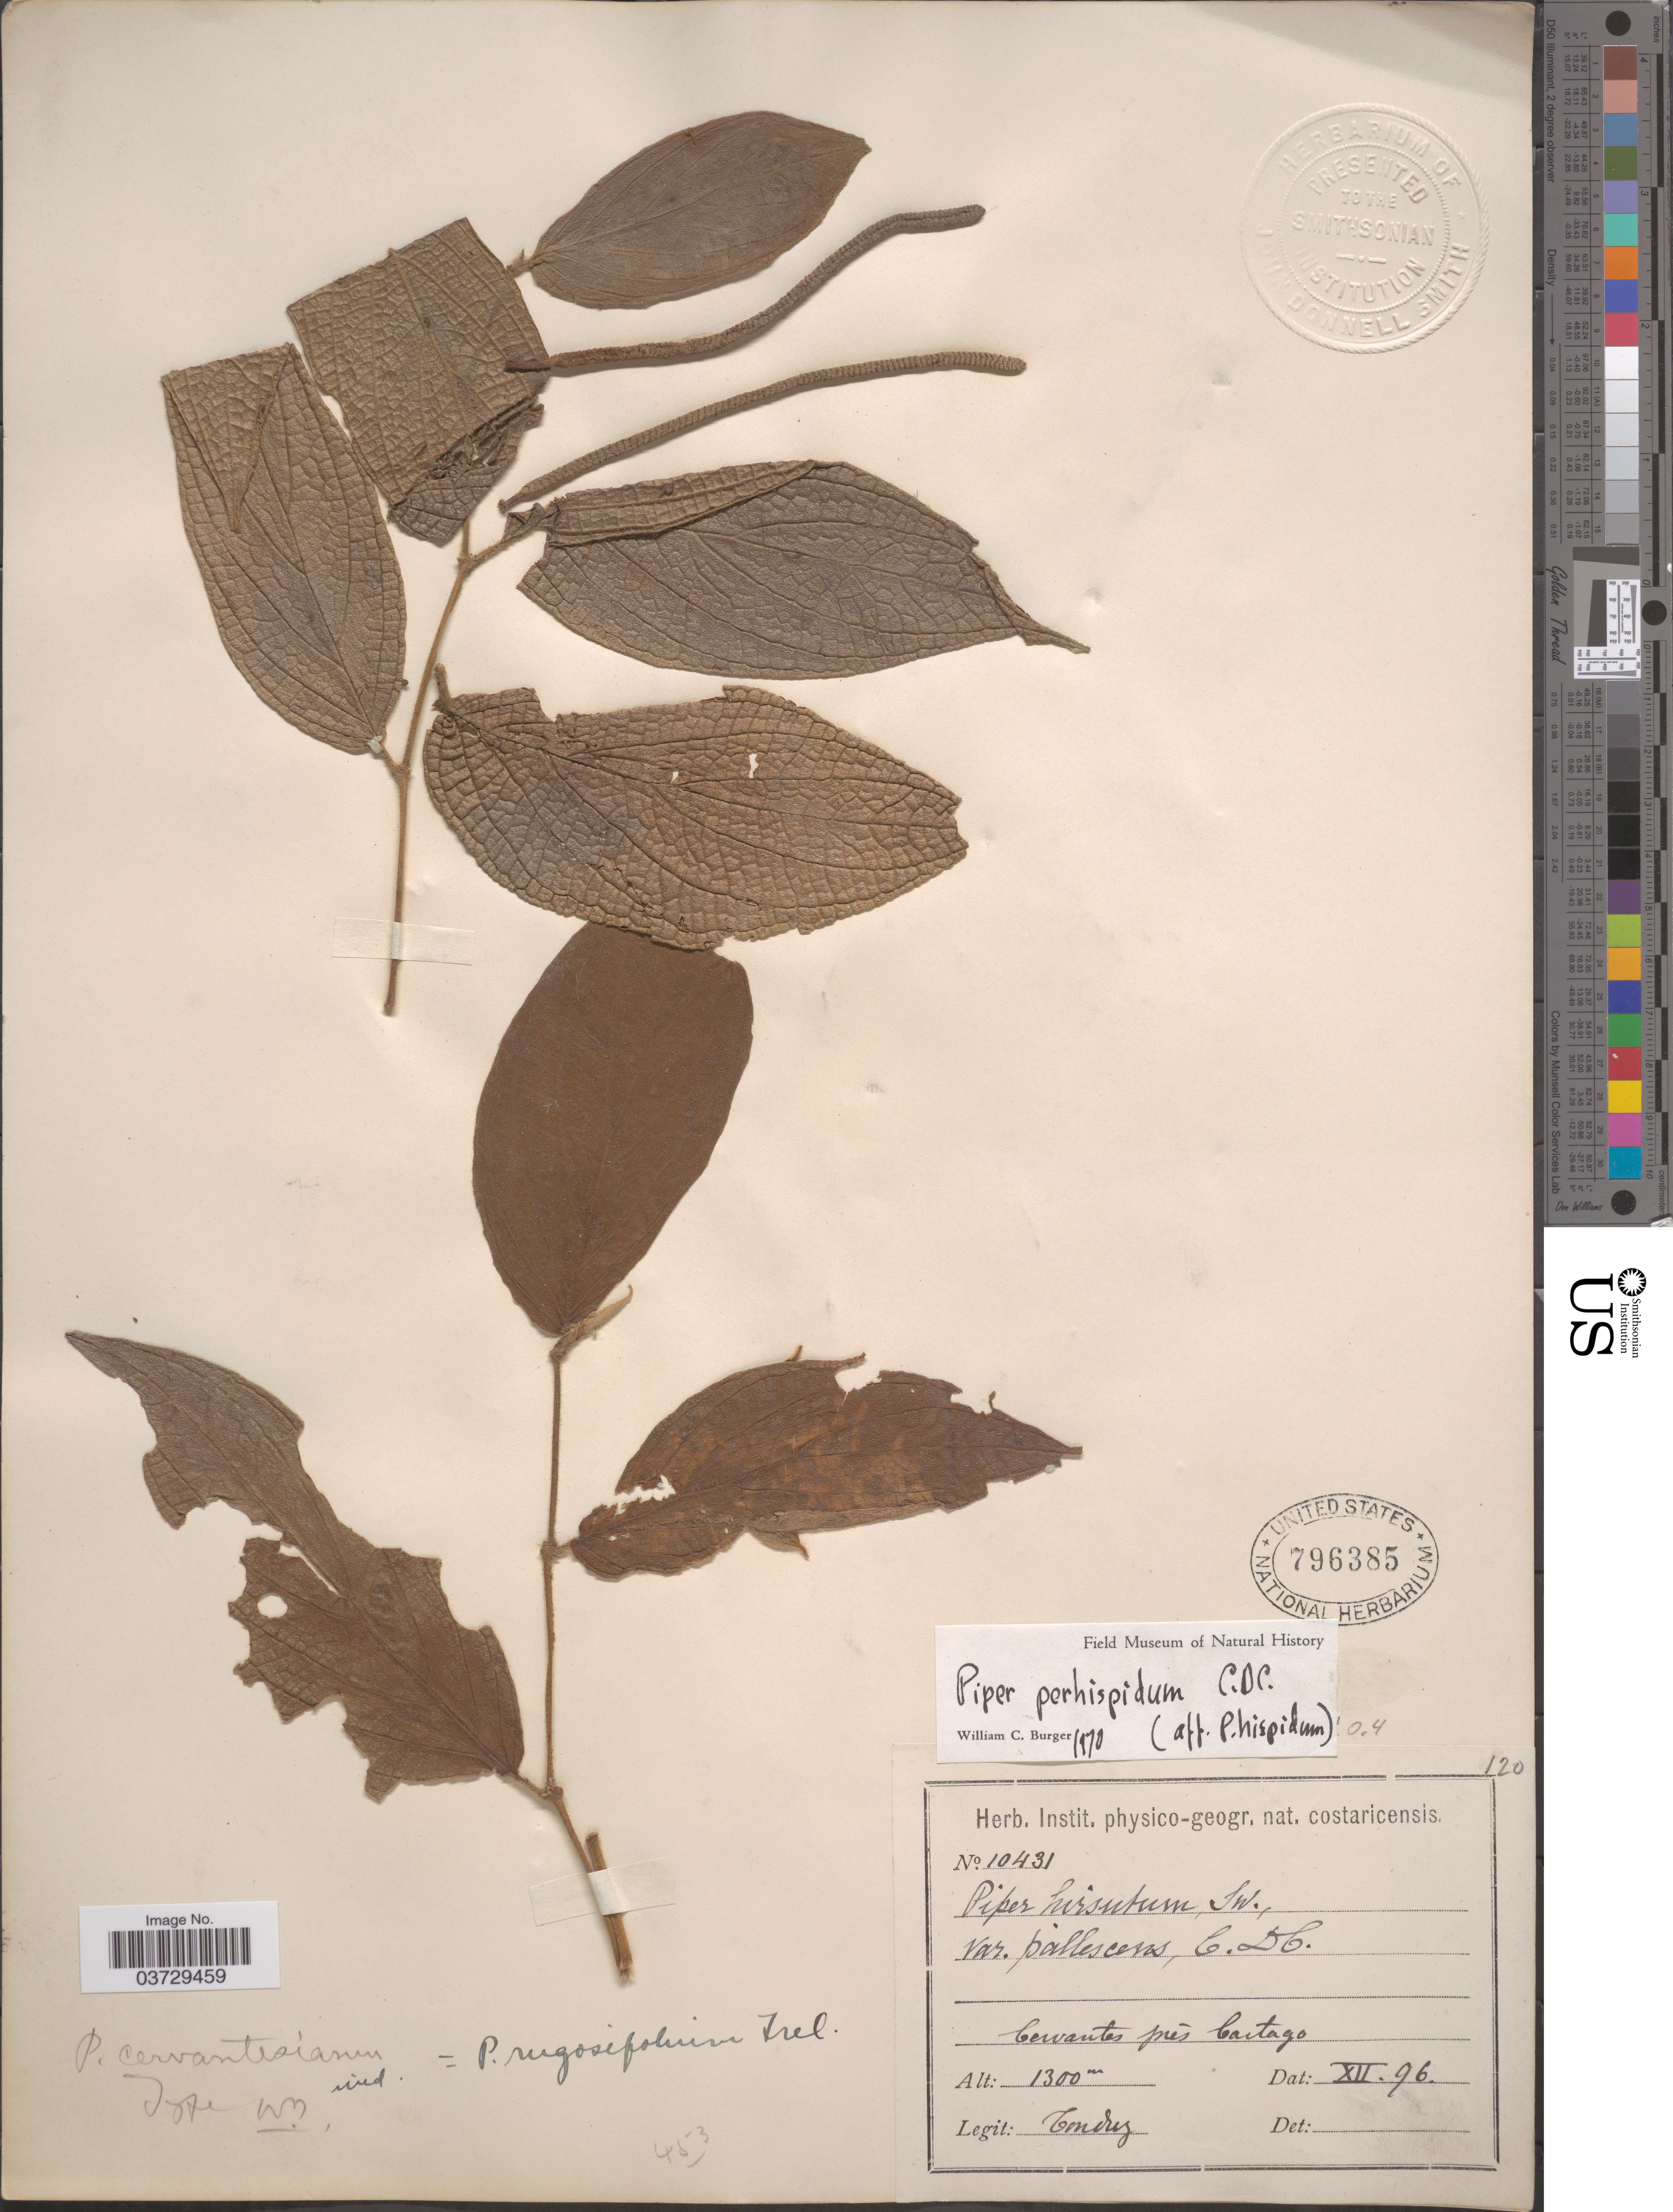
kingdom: Plantae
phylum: Tracheophyta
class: Magnoliopsida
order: Piperales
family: Piperaceae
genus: Piper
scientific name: Piper perhispidum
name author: C. DC.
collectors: Tonduz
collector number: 10431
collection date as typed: Transcribed d/m/y: /12/96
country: Costa Rica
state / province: Cartago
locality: Cervantes prés Cartago.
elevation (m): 1300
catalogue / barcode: US 796385